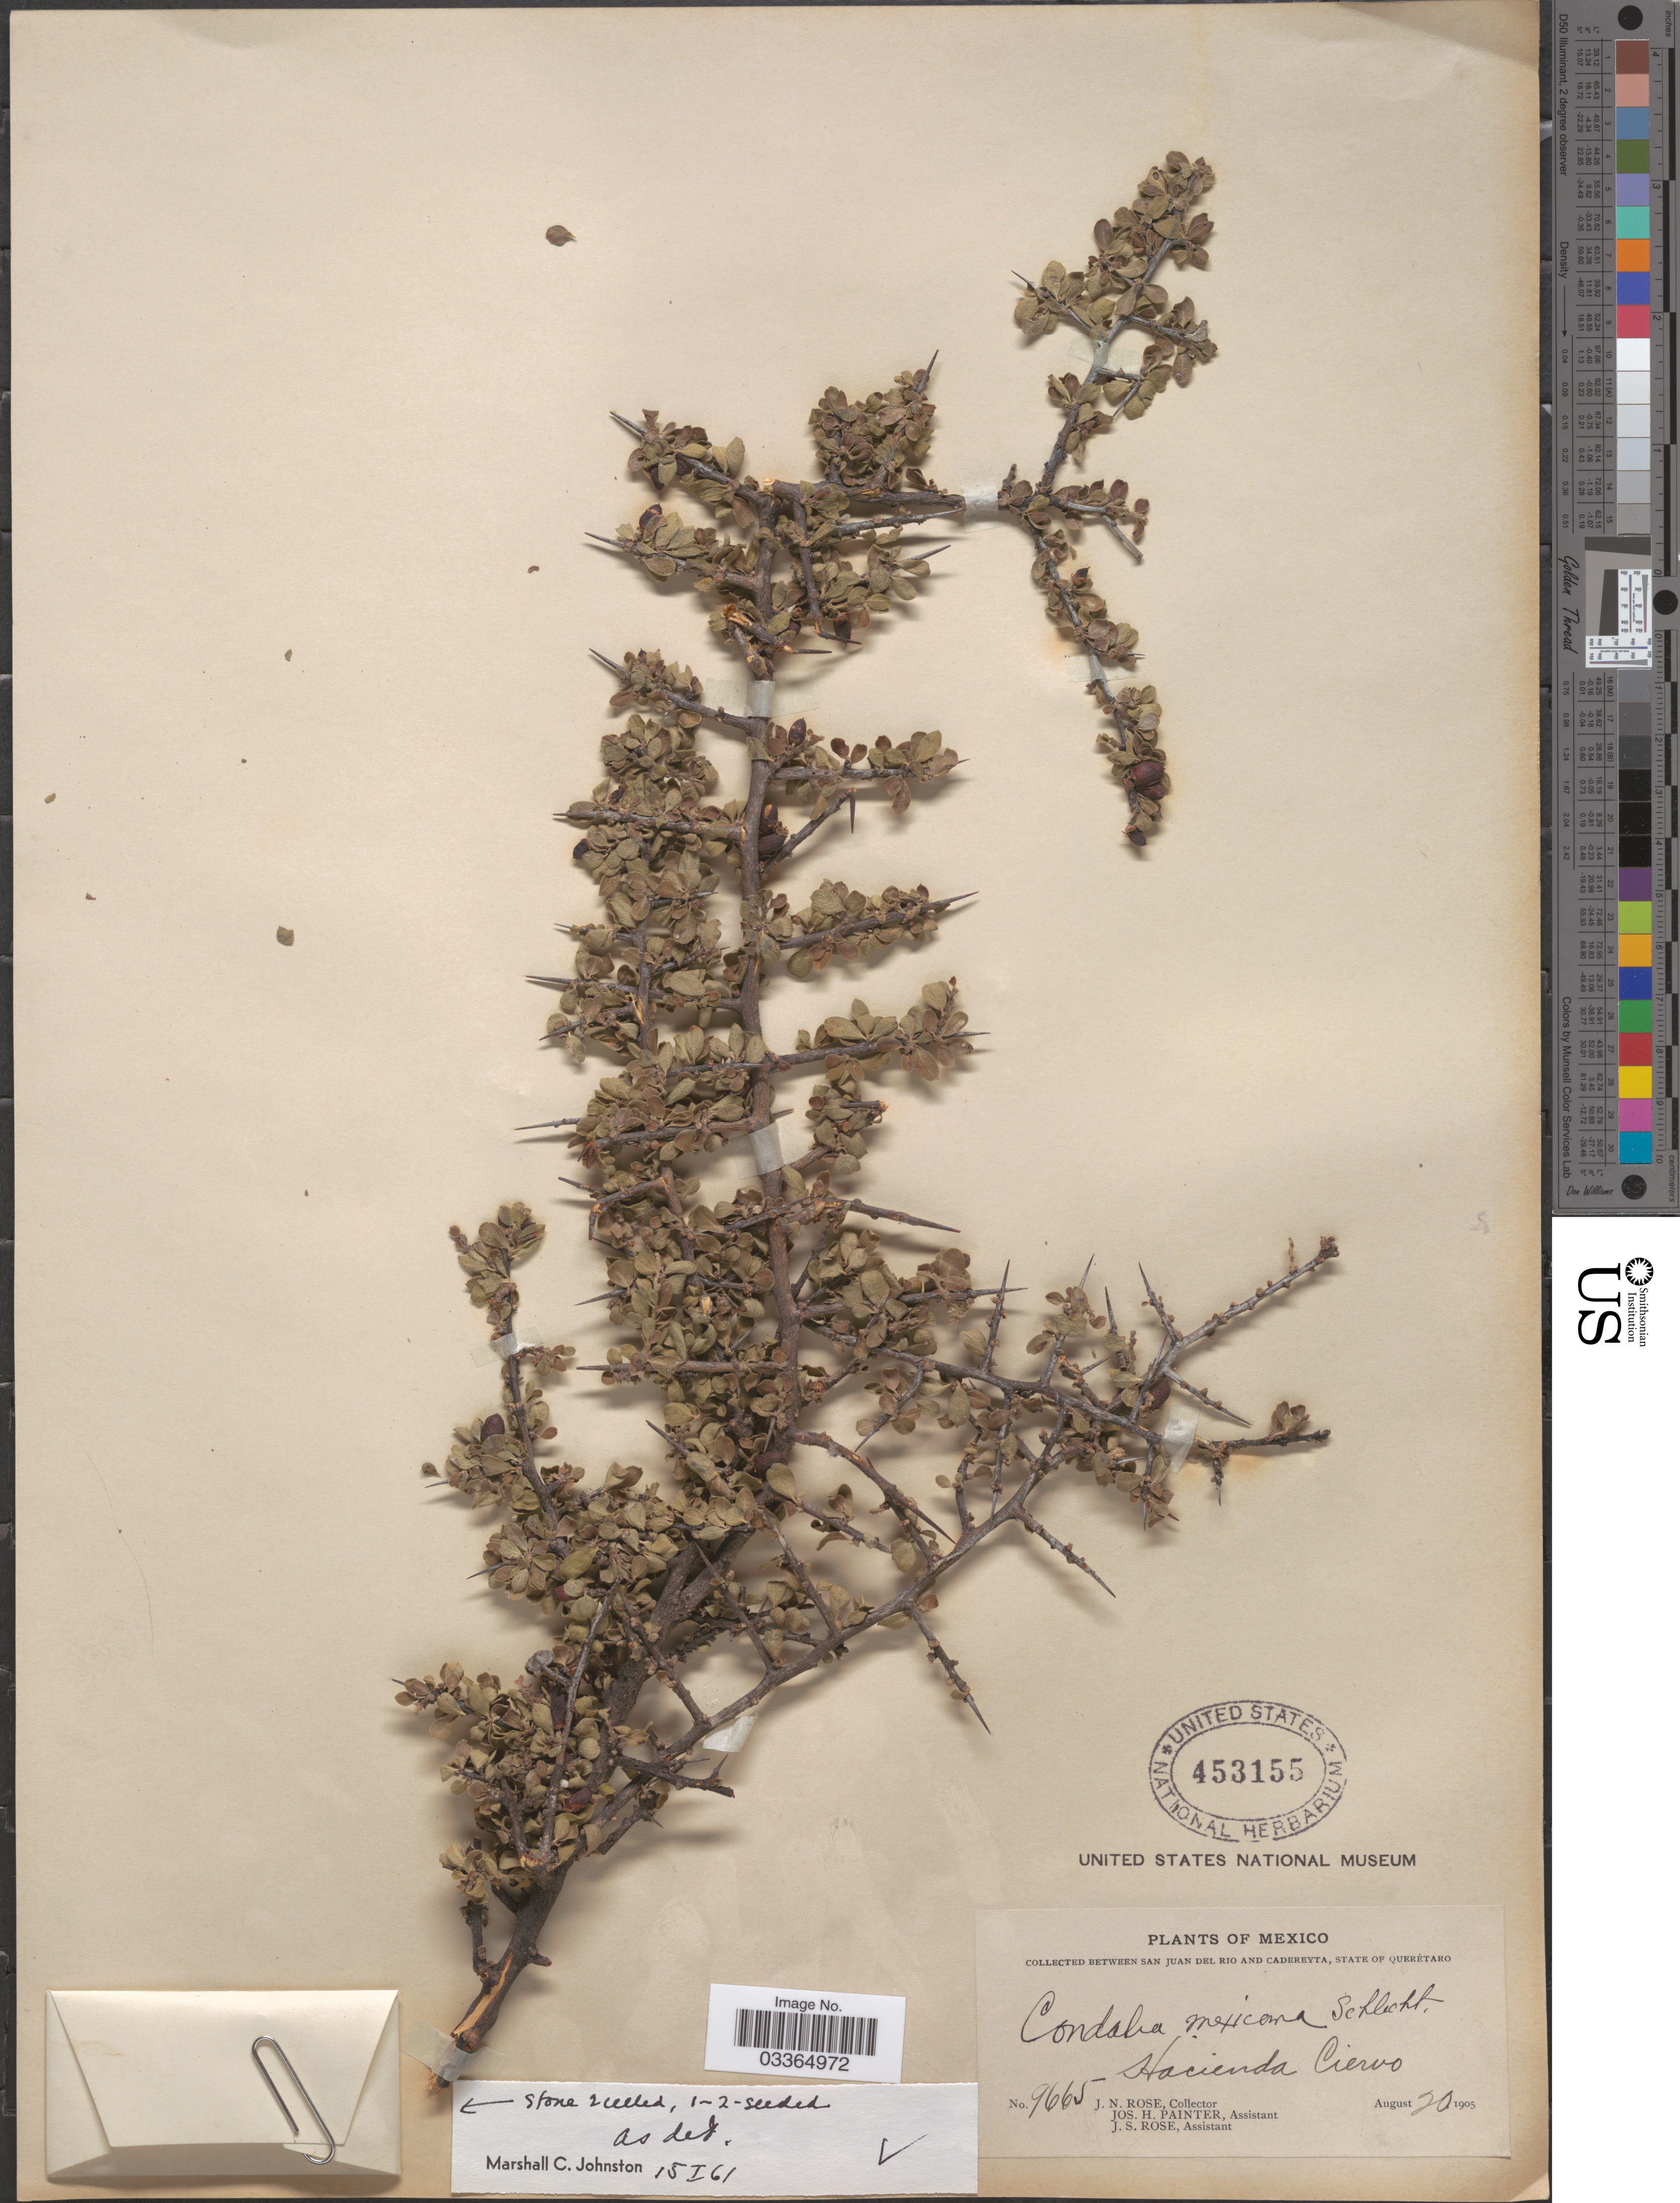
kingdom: Plantae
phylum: Tracheophyta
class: Magnoliopsida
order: Rosales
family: Rhamnaceae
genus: Condalia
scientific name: Condalia mexicana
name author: Schltdl.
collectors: J. N. Rose, J. H. Painter & J. S. Rose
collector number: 9665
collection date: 1905-08-20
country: Mexico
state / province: Querétaro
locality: Between San Juan del Rio and Cadereyta, Hacienda Ciervo.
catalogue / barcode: US 453155